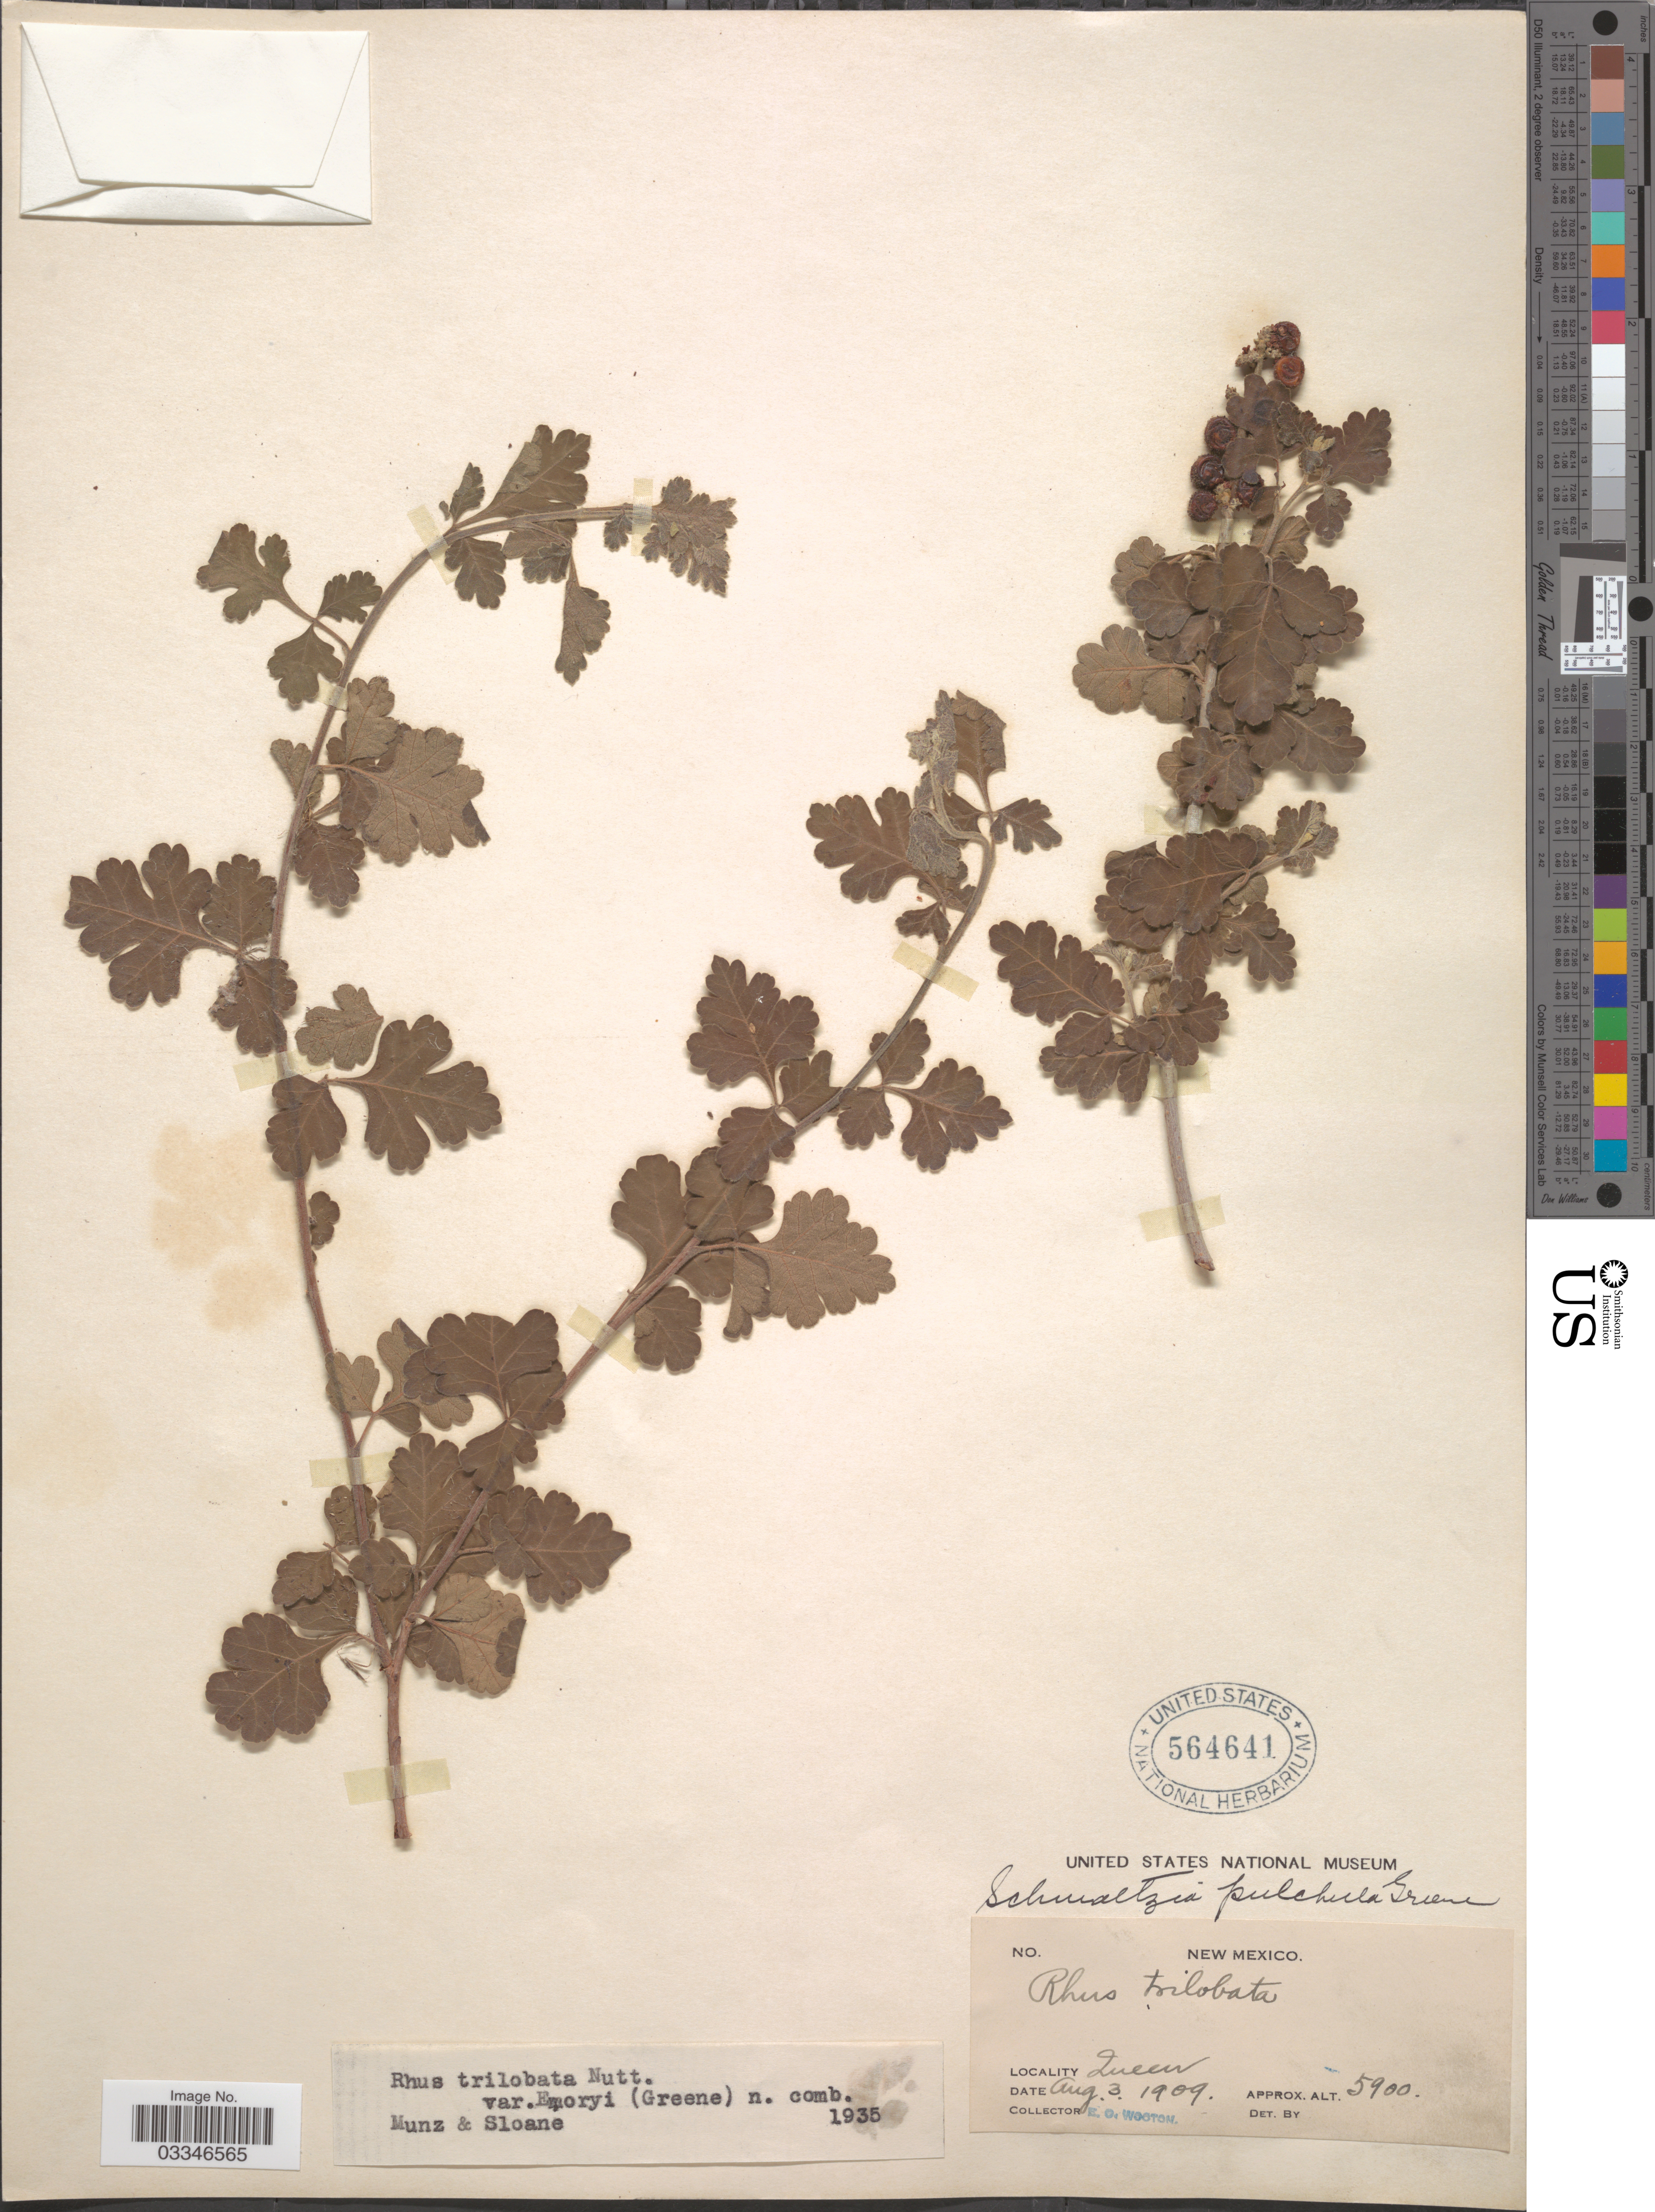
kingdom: Plantae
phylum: Tracheophyta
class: Magnoliopsida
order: Sapindales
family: Anacardiaceae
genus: Rhus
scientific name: Rhus trilobata var. pilosissima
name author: Engl.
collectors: E. O. Wooton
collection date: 1909-08-03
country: United States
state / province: New Mexico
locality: Queen.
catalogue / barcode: US 564641